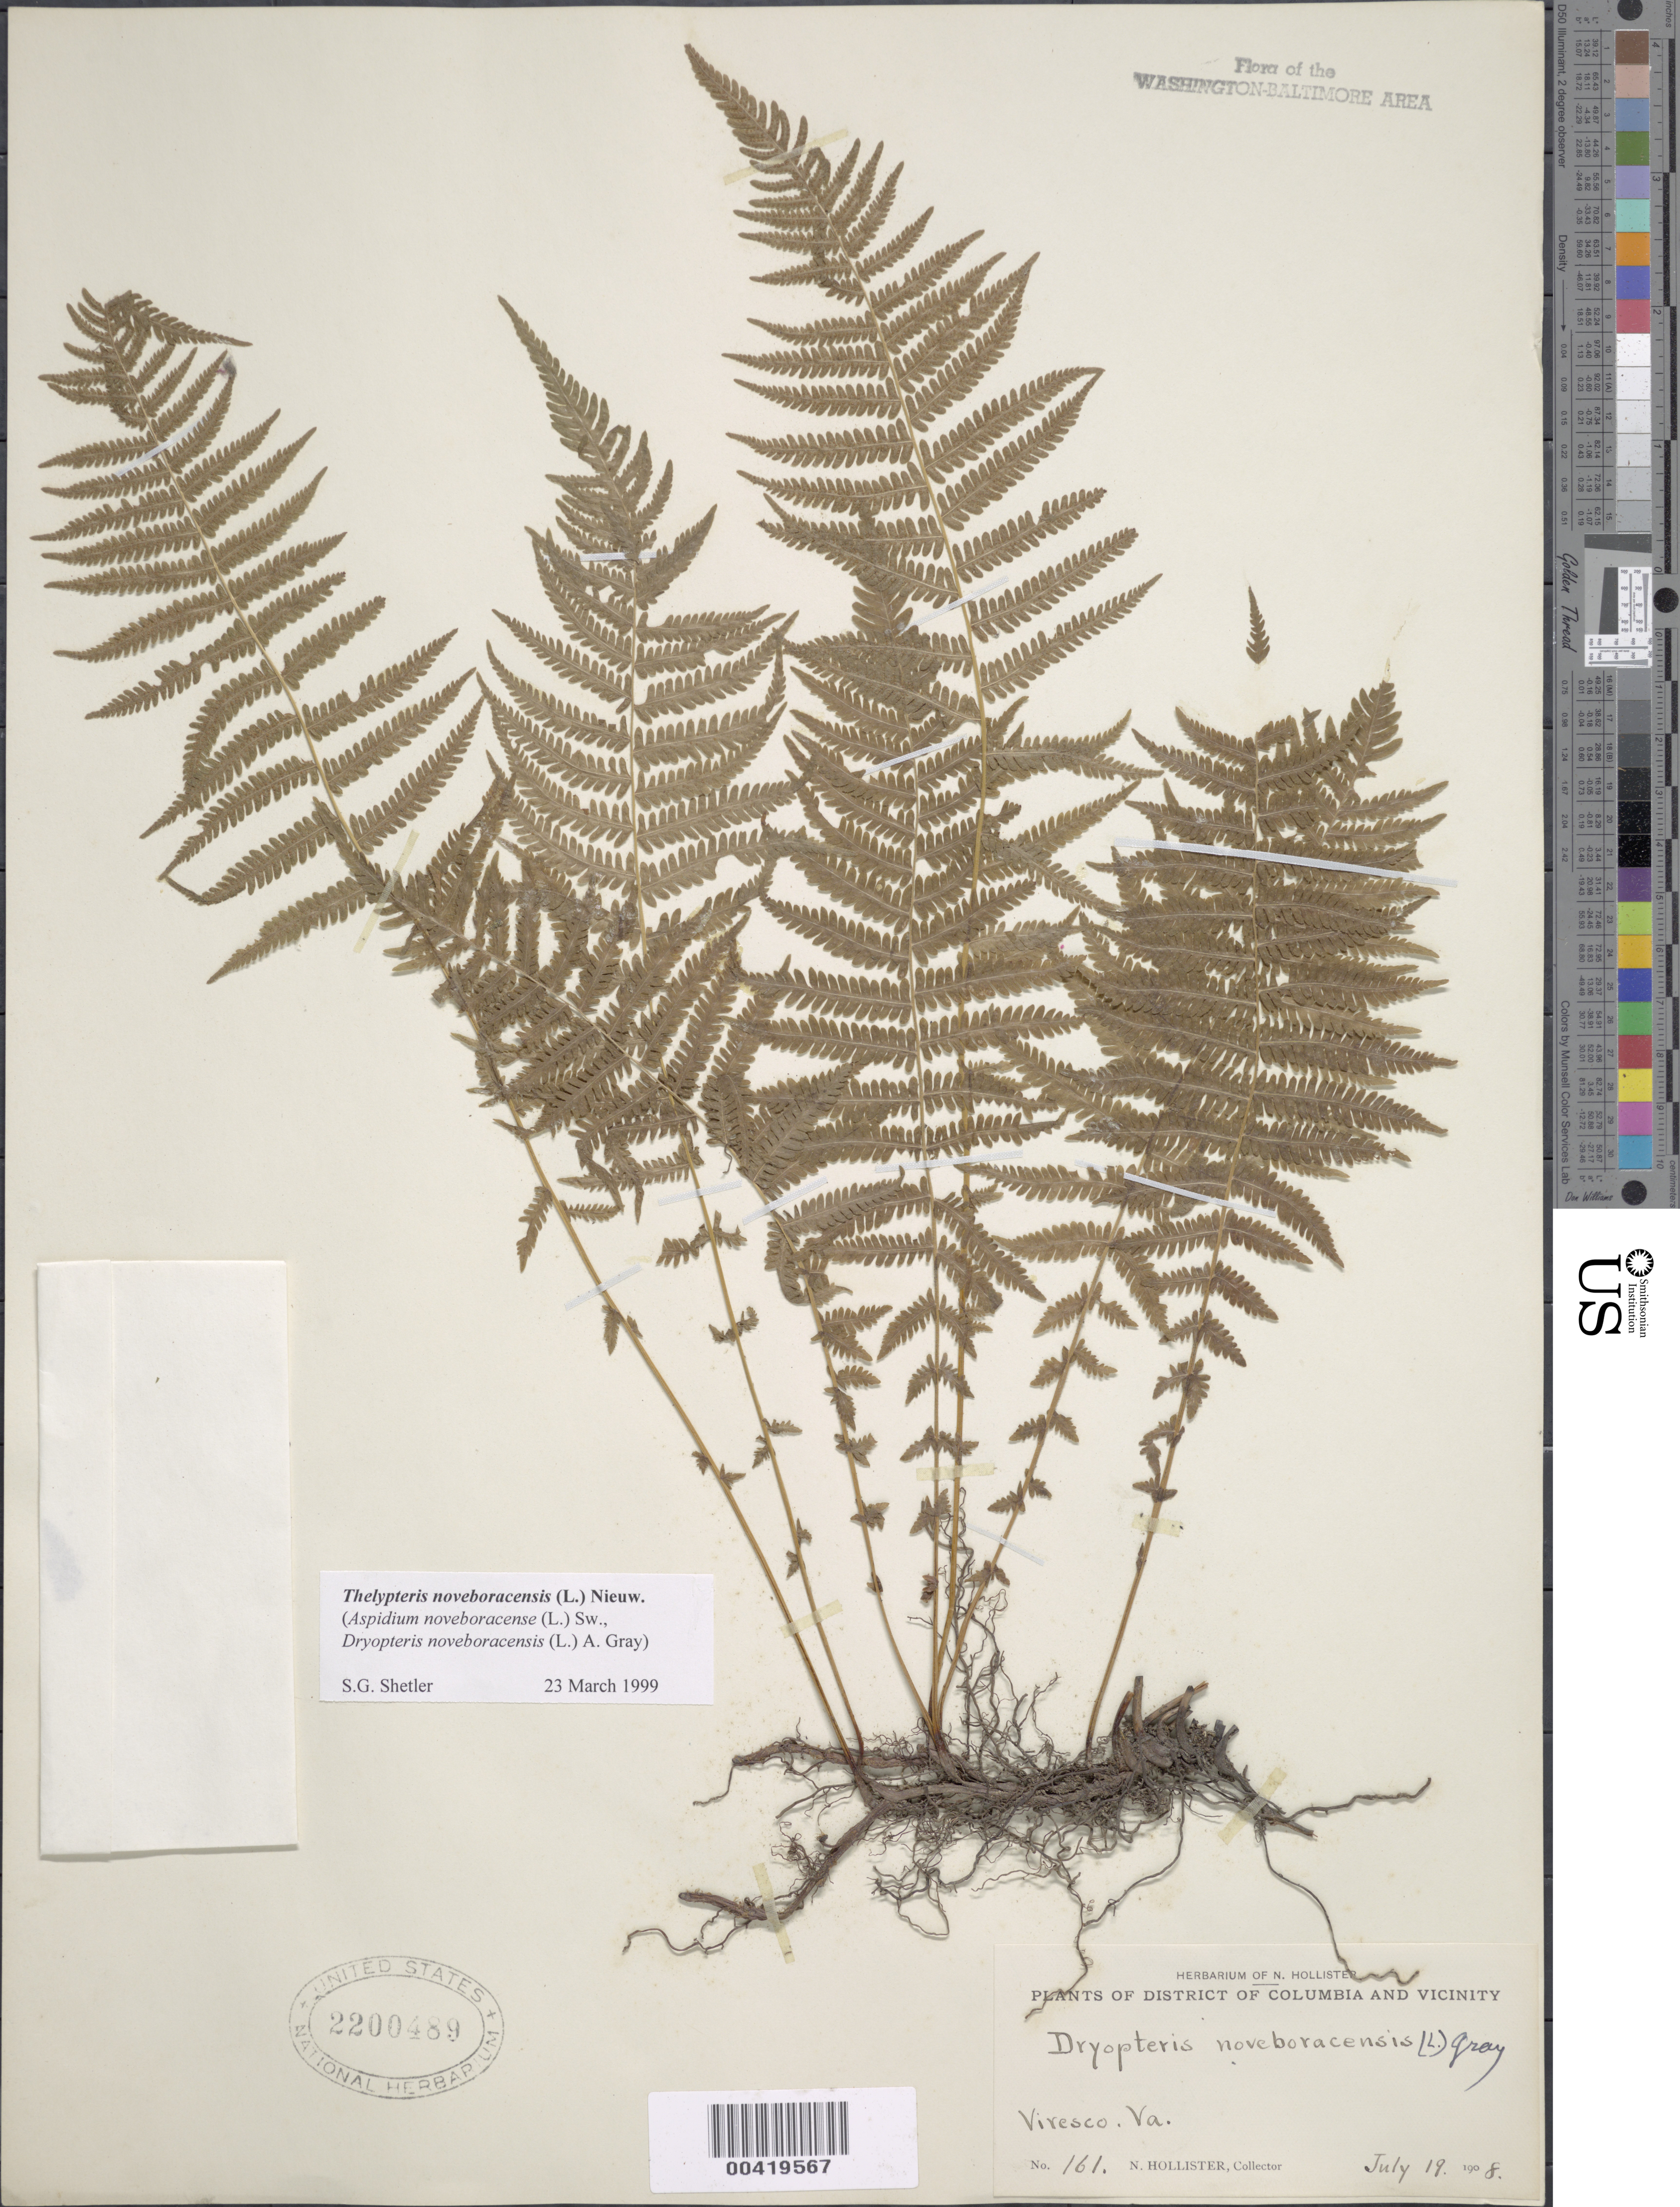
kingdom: Plantae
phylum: Tracheophyta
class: Polypodiopsida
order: Polypodiales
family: Thelypteridaceae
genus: Parathelypteris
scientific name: Parathelypteris noveboracensis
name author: (L.) Ching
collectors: N. Hollister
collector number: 161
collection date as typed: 19 Jul 1908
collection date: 1908-07-19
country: United States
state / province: Virginia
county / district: Fairfax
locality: Viresco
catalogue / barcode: US 2200489